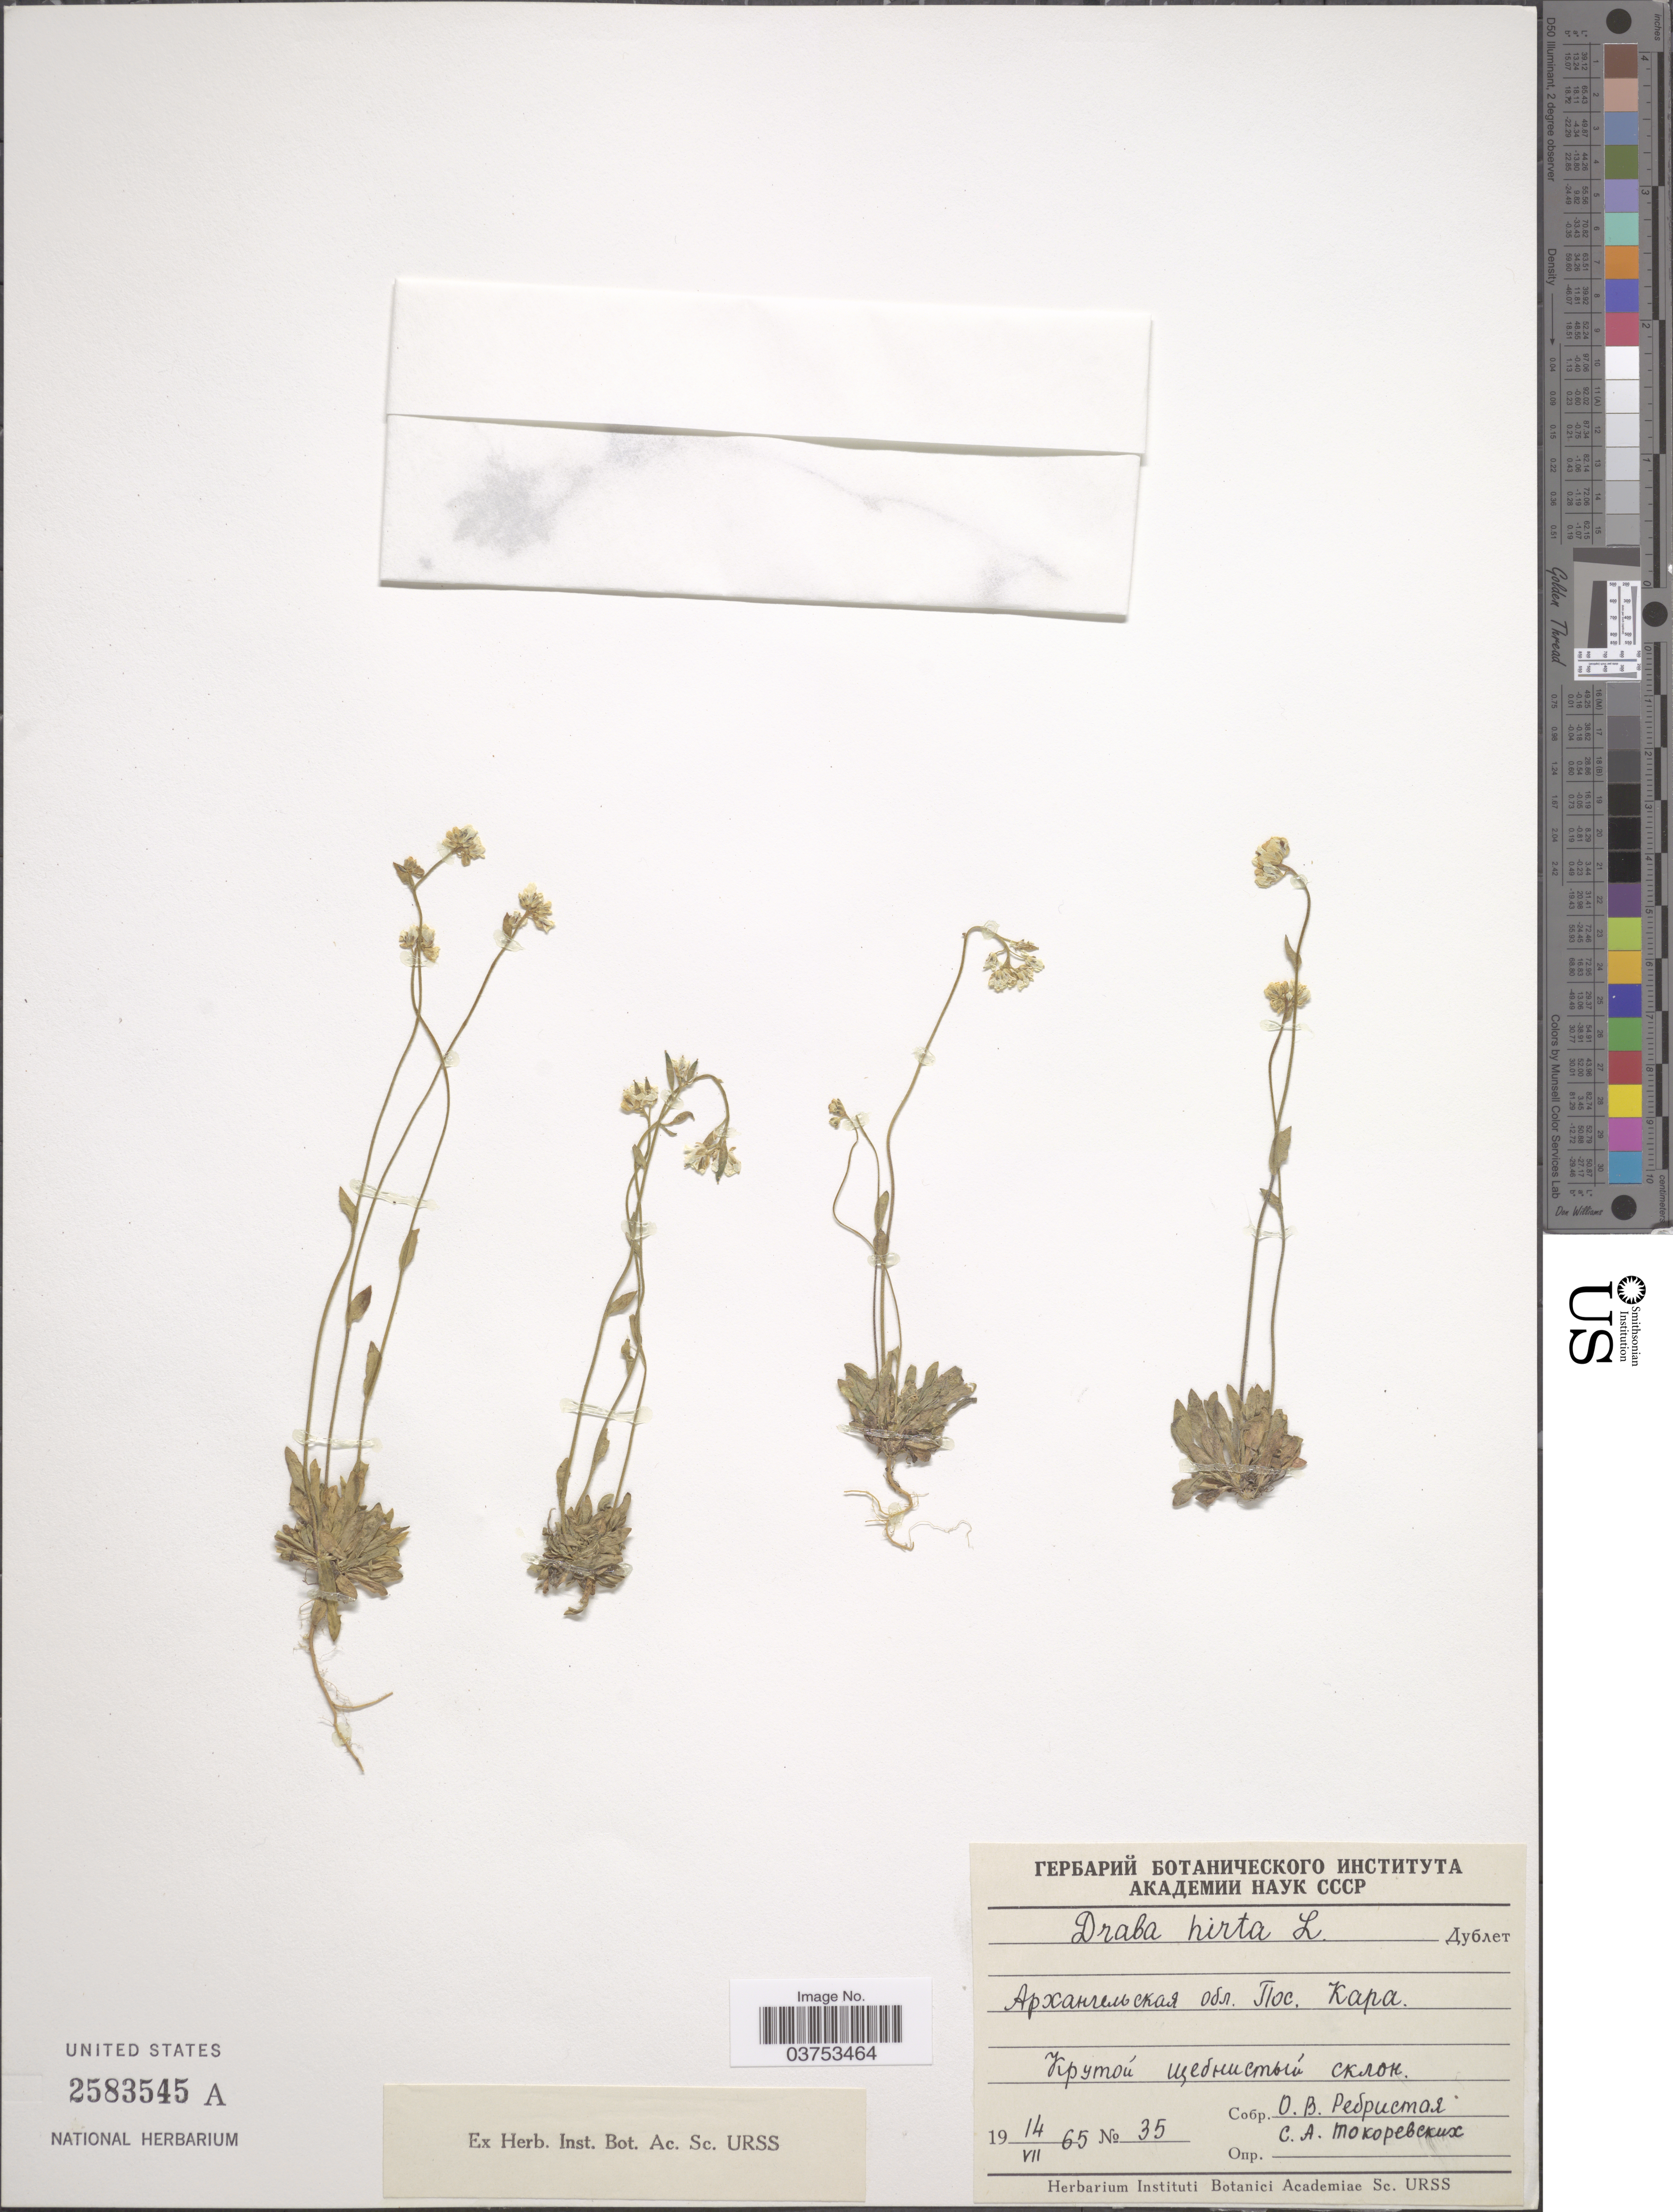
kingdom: Plantae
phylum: Tracheophyta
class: Magnoliopsida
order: Brassicales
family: Brassicaceae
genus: Draba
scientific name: Draba hirta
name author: L.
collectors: O. Rebristaya & S. Tokarevskikh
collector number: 35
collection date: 1965-07-14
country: Russian Federation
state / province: Arkhangelsk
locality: Vicinity of village Kara.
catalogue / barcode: US 2583545A